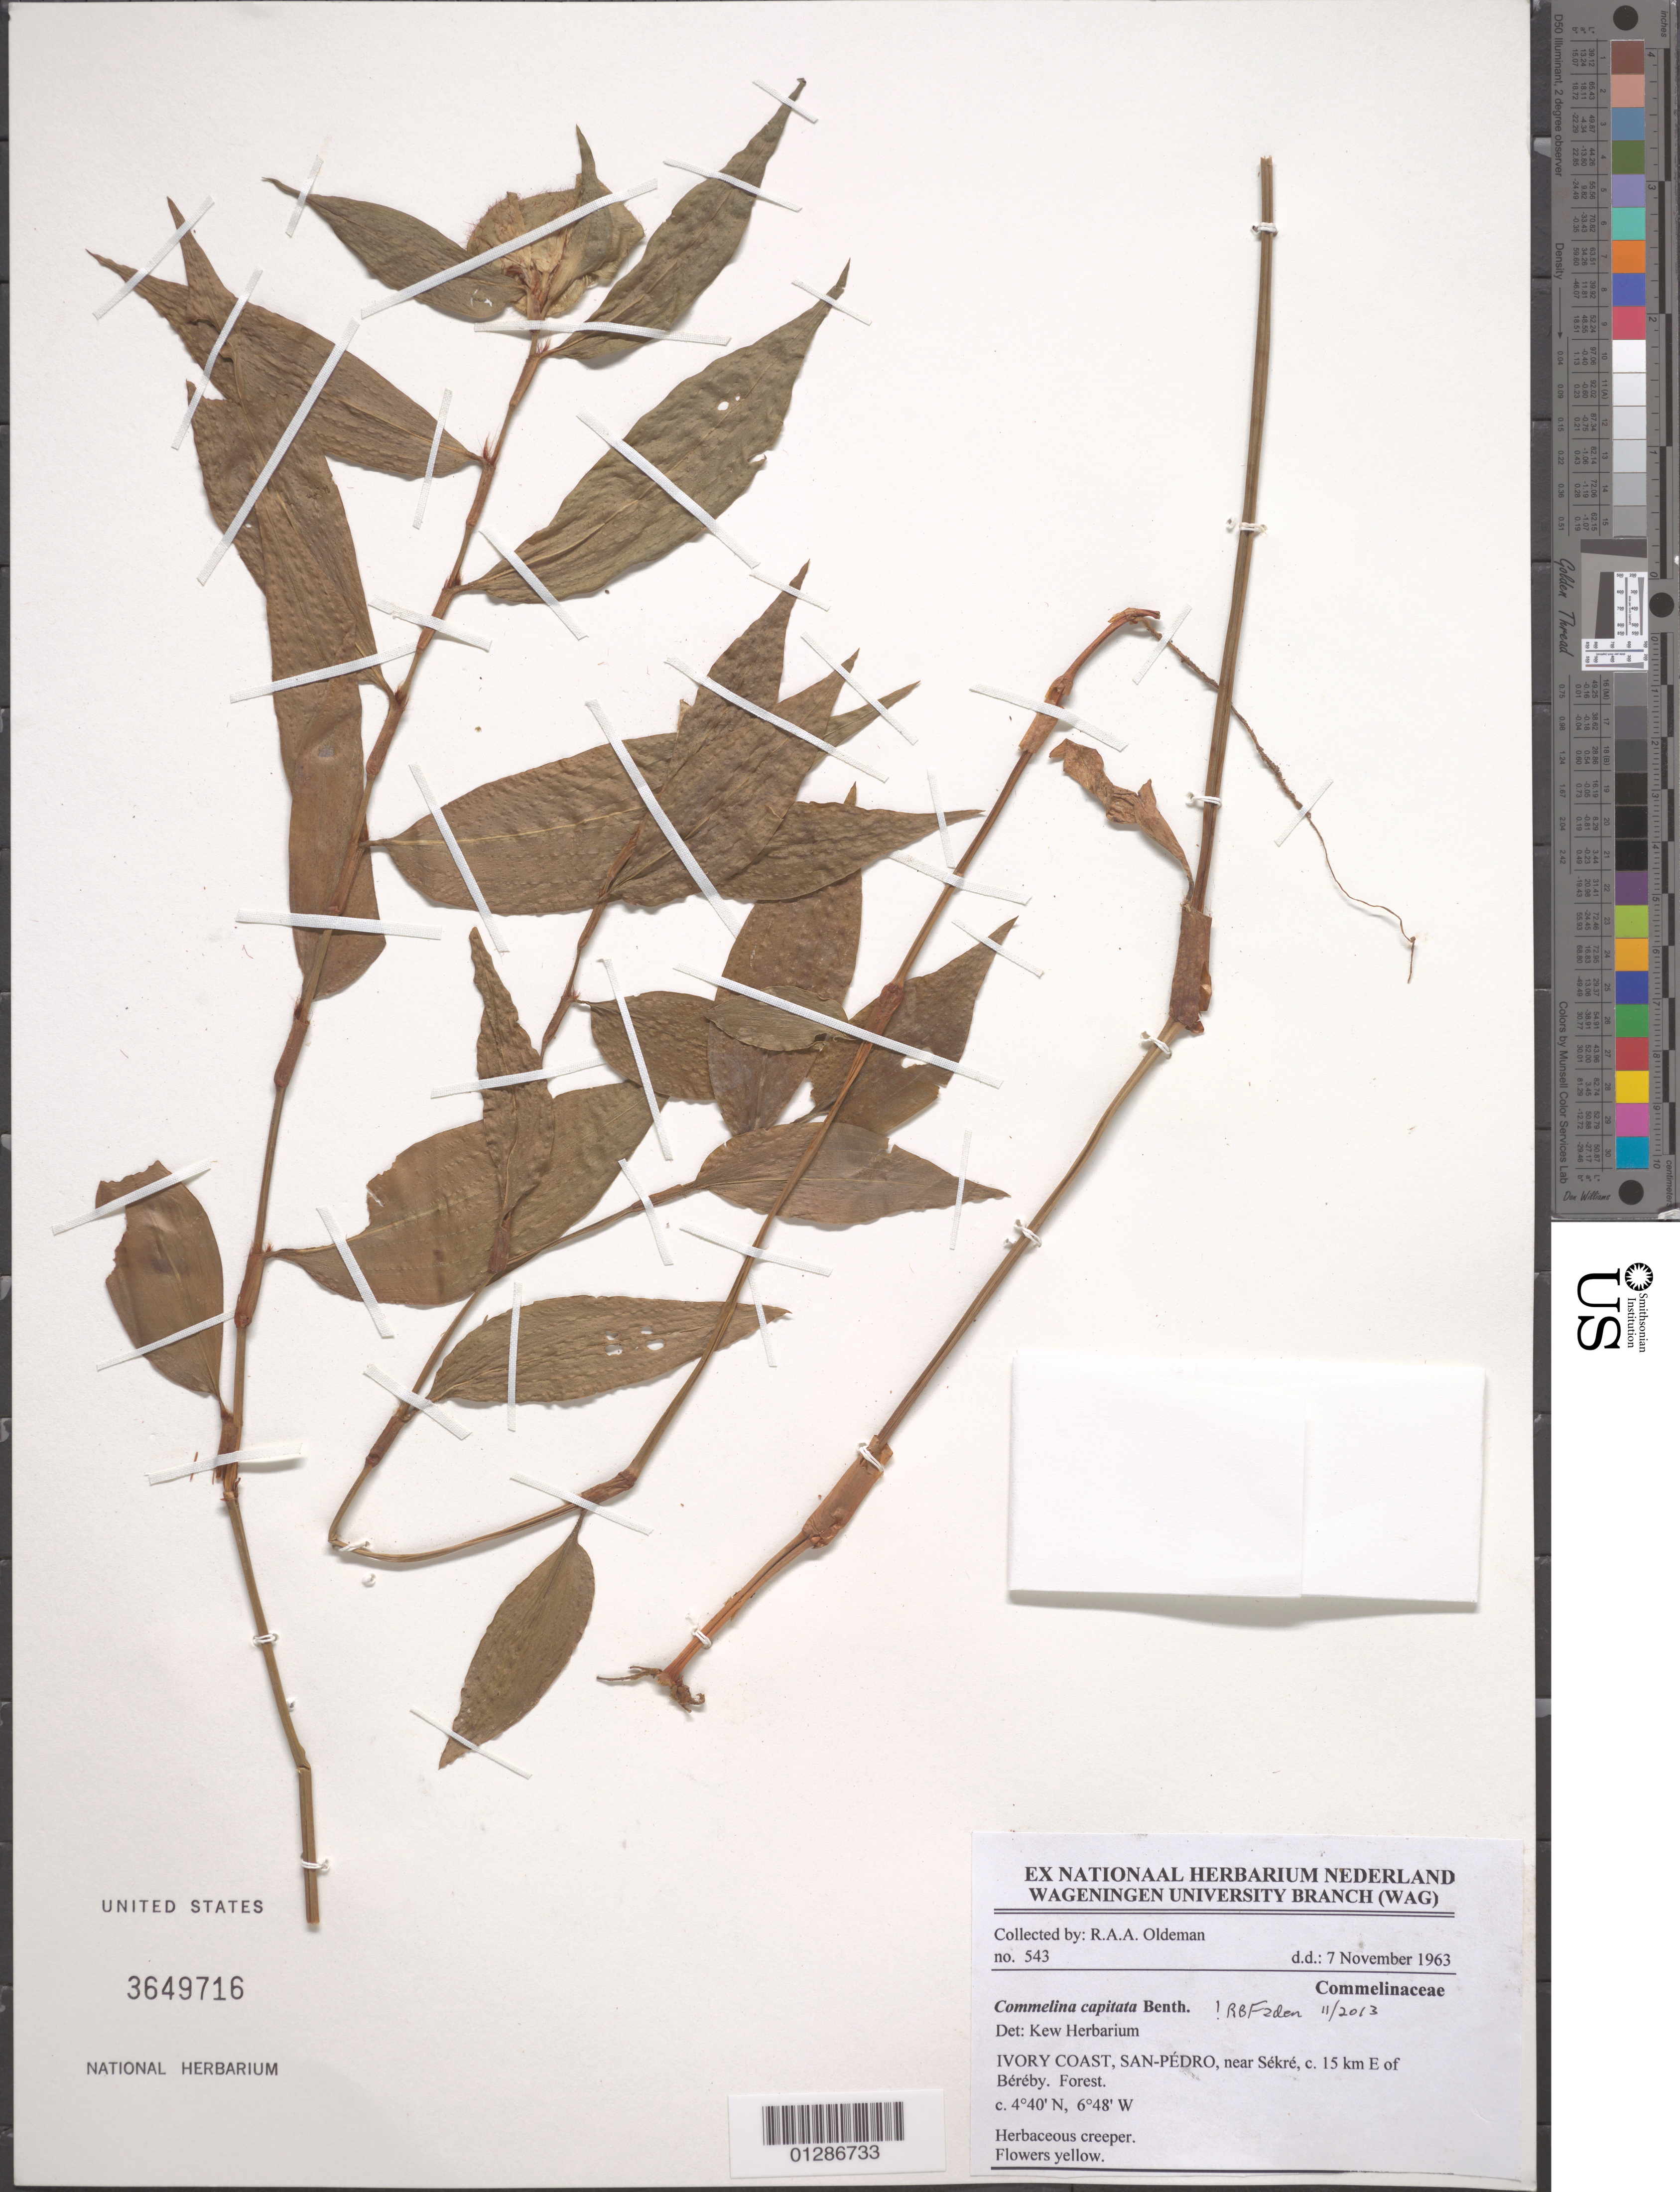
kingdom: Plantae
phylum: Tracheophyta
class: Liliopsida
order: Commelinales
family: Commelinaceae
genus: Commelina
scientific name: Commelina capitata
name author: Benth.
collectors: R. Oldeman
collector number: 543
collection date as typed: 7 Nov 1963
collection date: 1963-11-07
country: Ivory Coast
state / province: Bas-Sassandra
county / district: San-Pédro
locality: Near Sekre, c. 15 km E of Bereby.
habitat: Herbaceous creeper.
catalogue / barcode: US 3649716